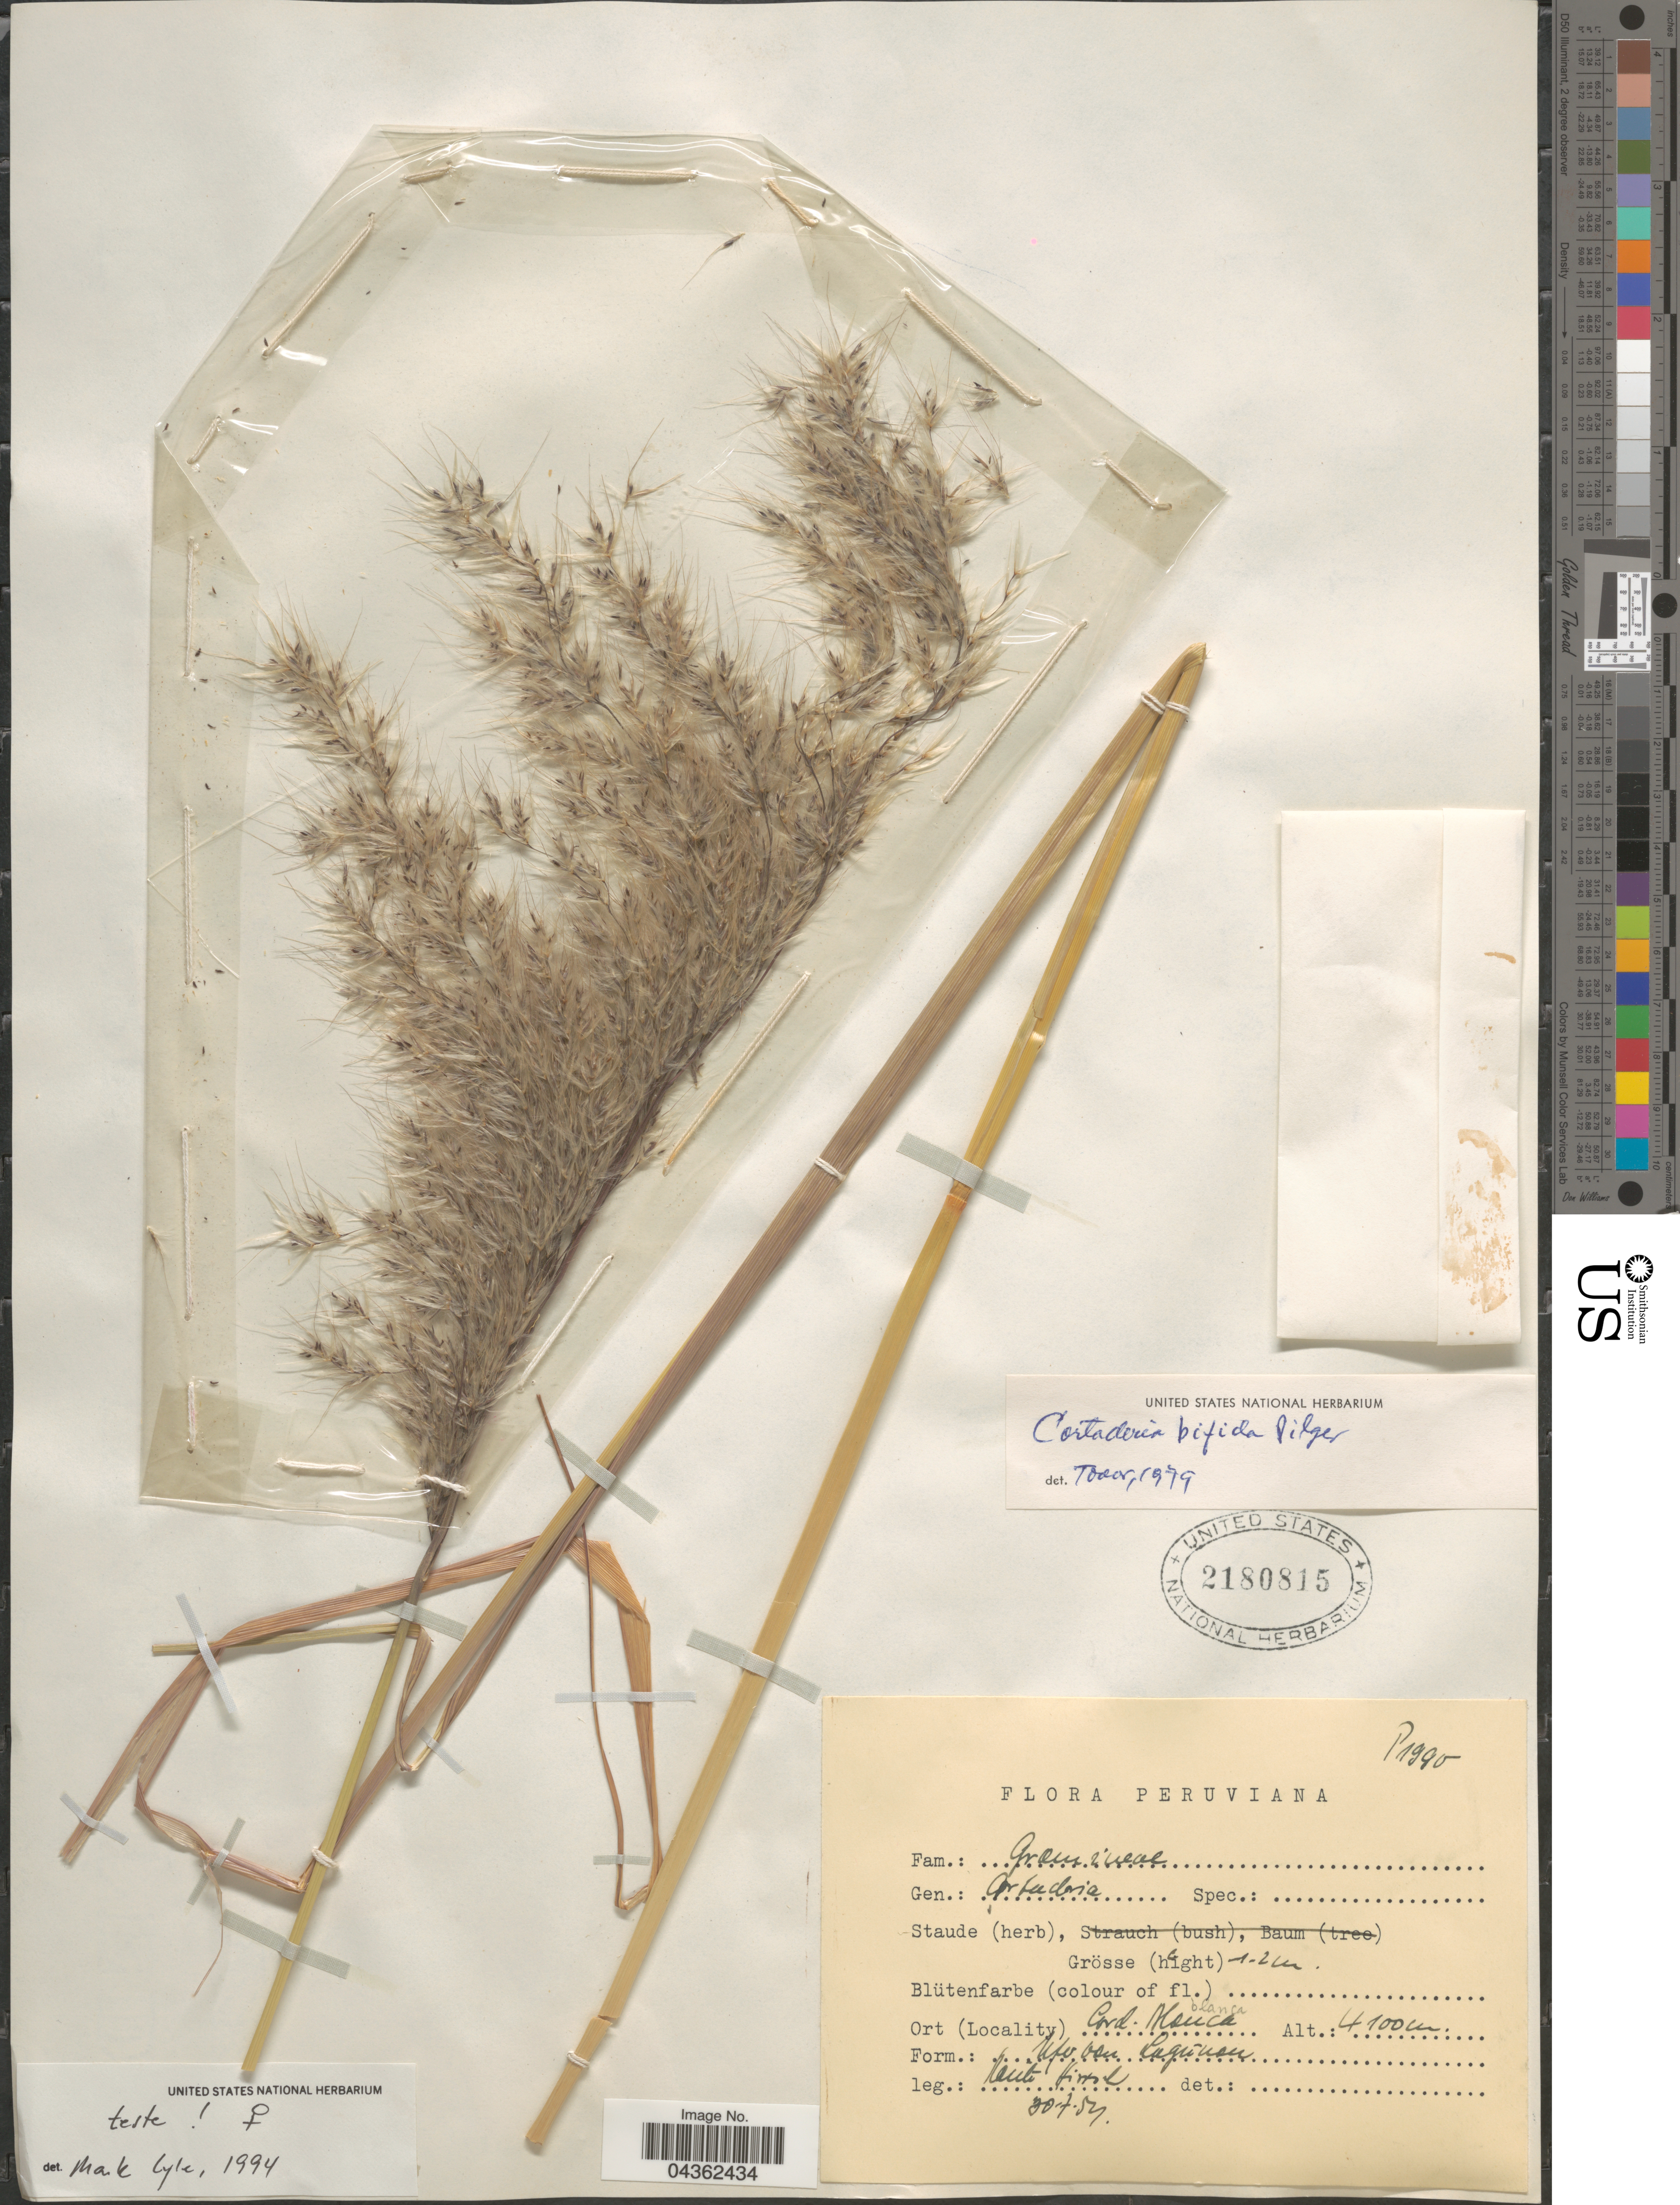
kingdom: Plantae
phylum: Tracheophyta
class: Liliopsida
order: Poales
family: Poaceae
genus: Cortaderia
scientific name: Cortaderia bifida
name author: Pilg.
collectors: W. Rauh & G. Hirsch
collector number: P1990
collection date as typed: Transcribed d/m/y: 30/7/54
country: Peru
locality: Cord. Blanca.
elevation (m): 4100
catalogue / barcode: US 2180815